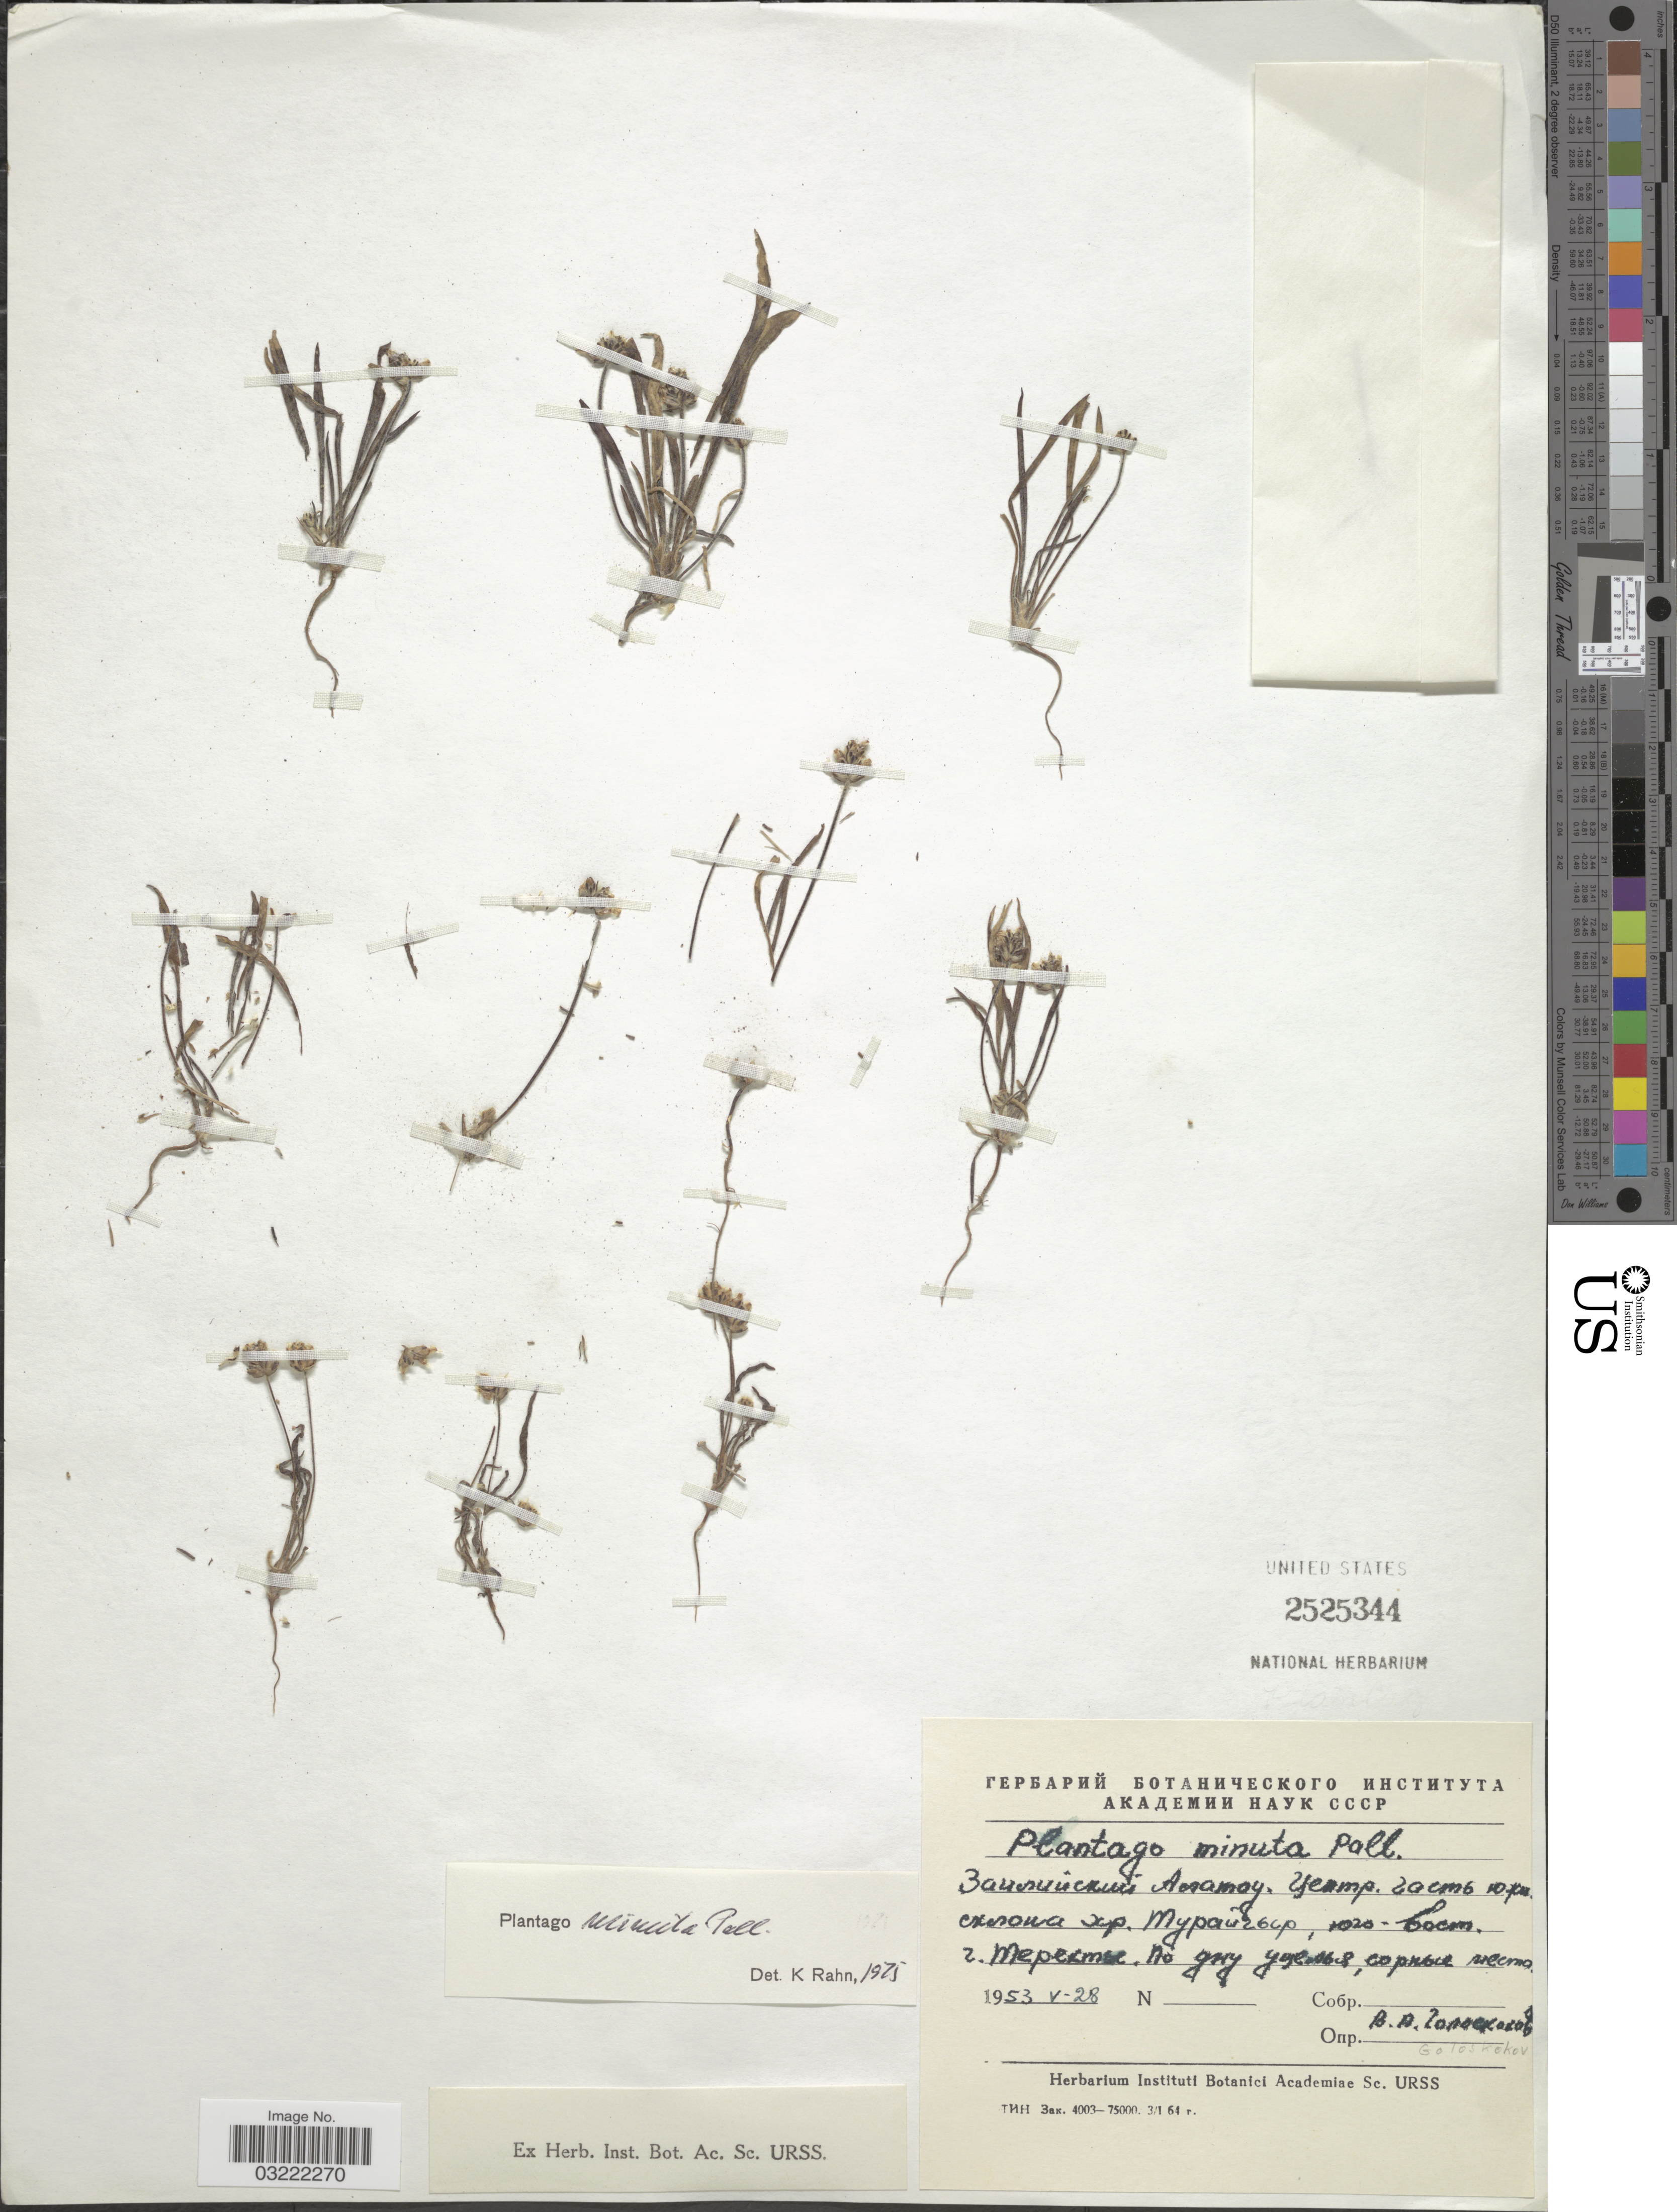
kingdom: Plantae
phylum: Tracheophyta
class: Magnoliopsida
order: Lamiales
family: Plantaginaceae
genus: Plantago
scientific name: Plantago minuta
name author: Pall.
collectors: V. Goloskokov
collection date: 1953-05-28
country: Kazakhstan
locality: Zailiyskiy Alatau, SE of Terekty.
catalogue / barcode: US 2525344